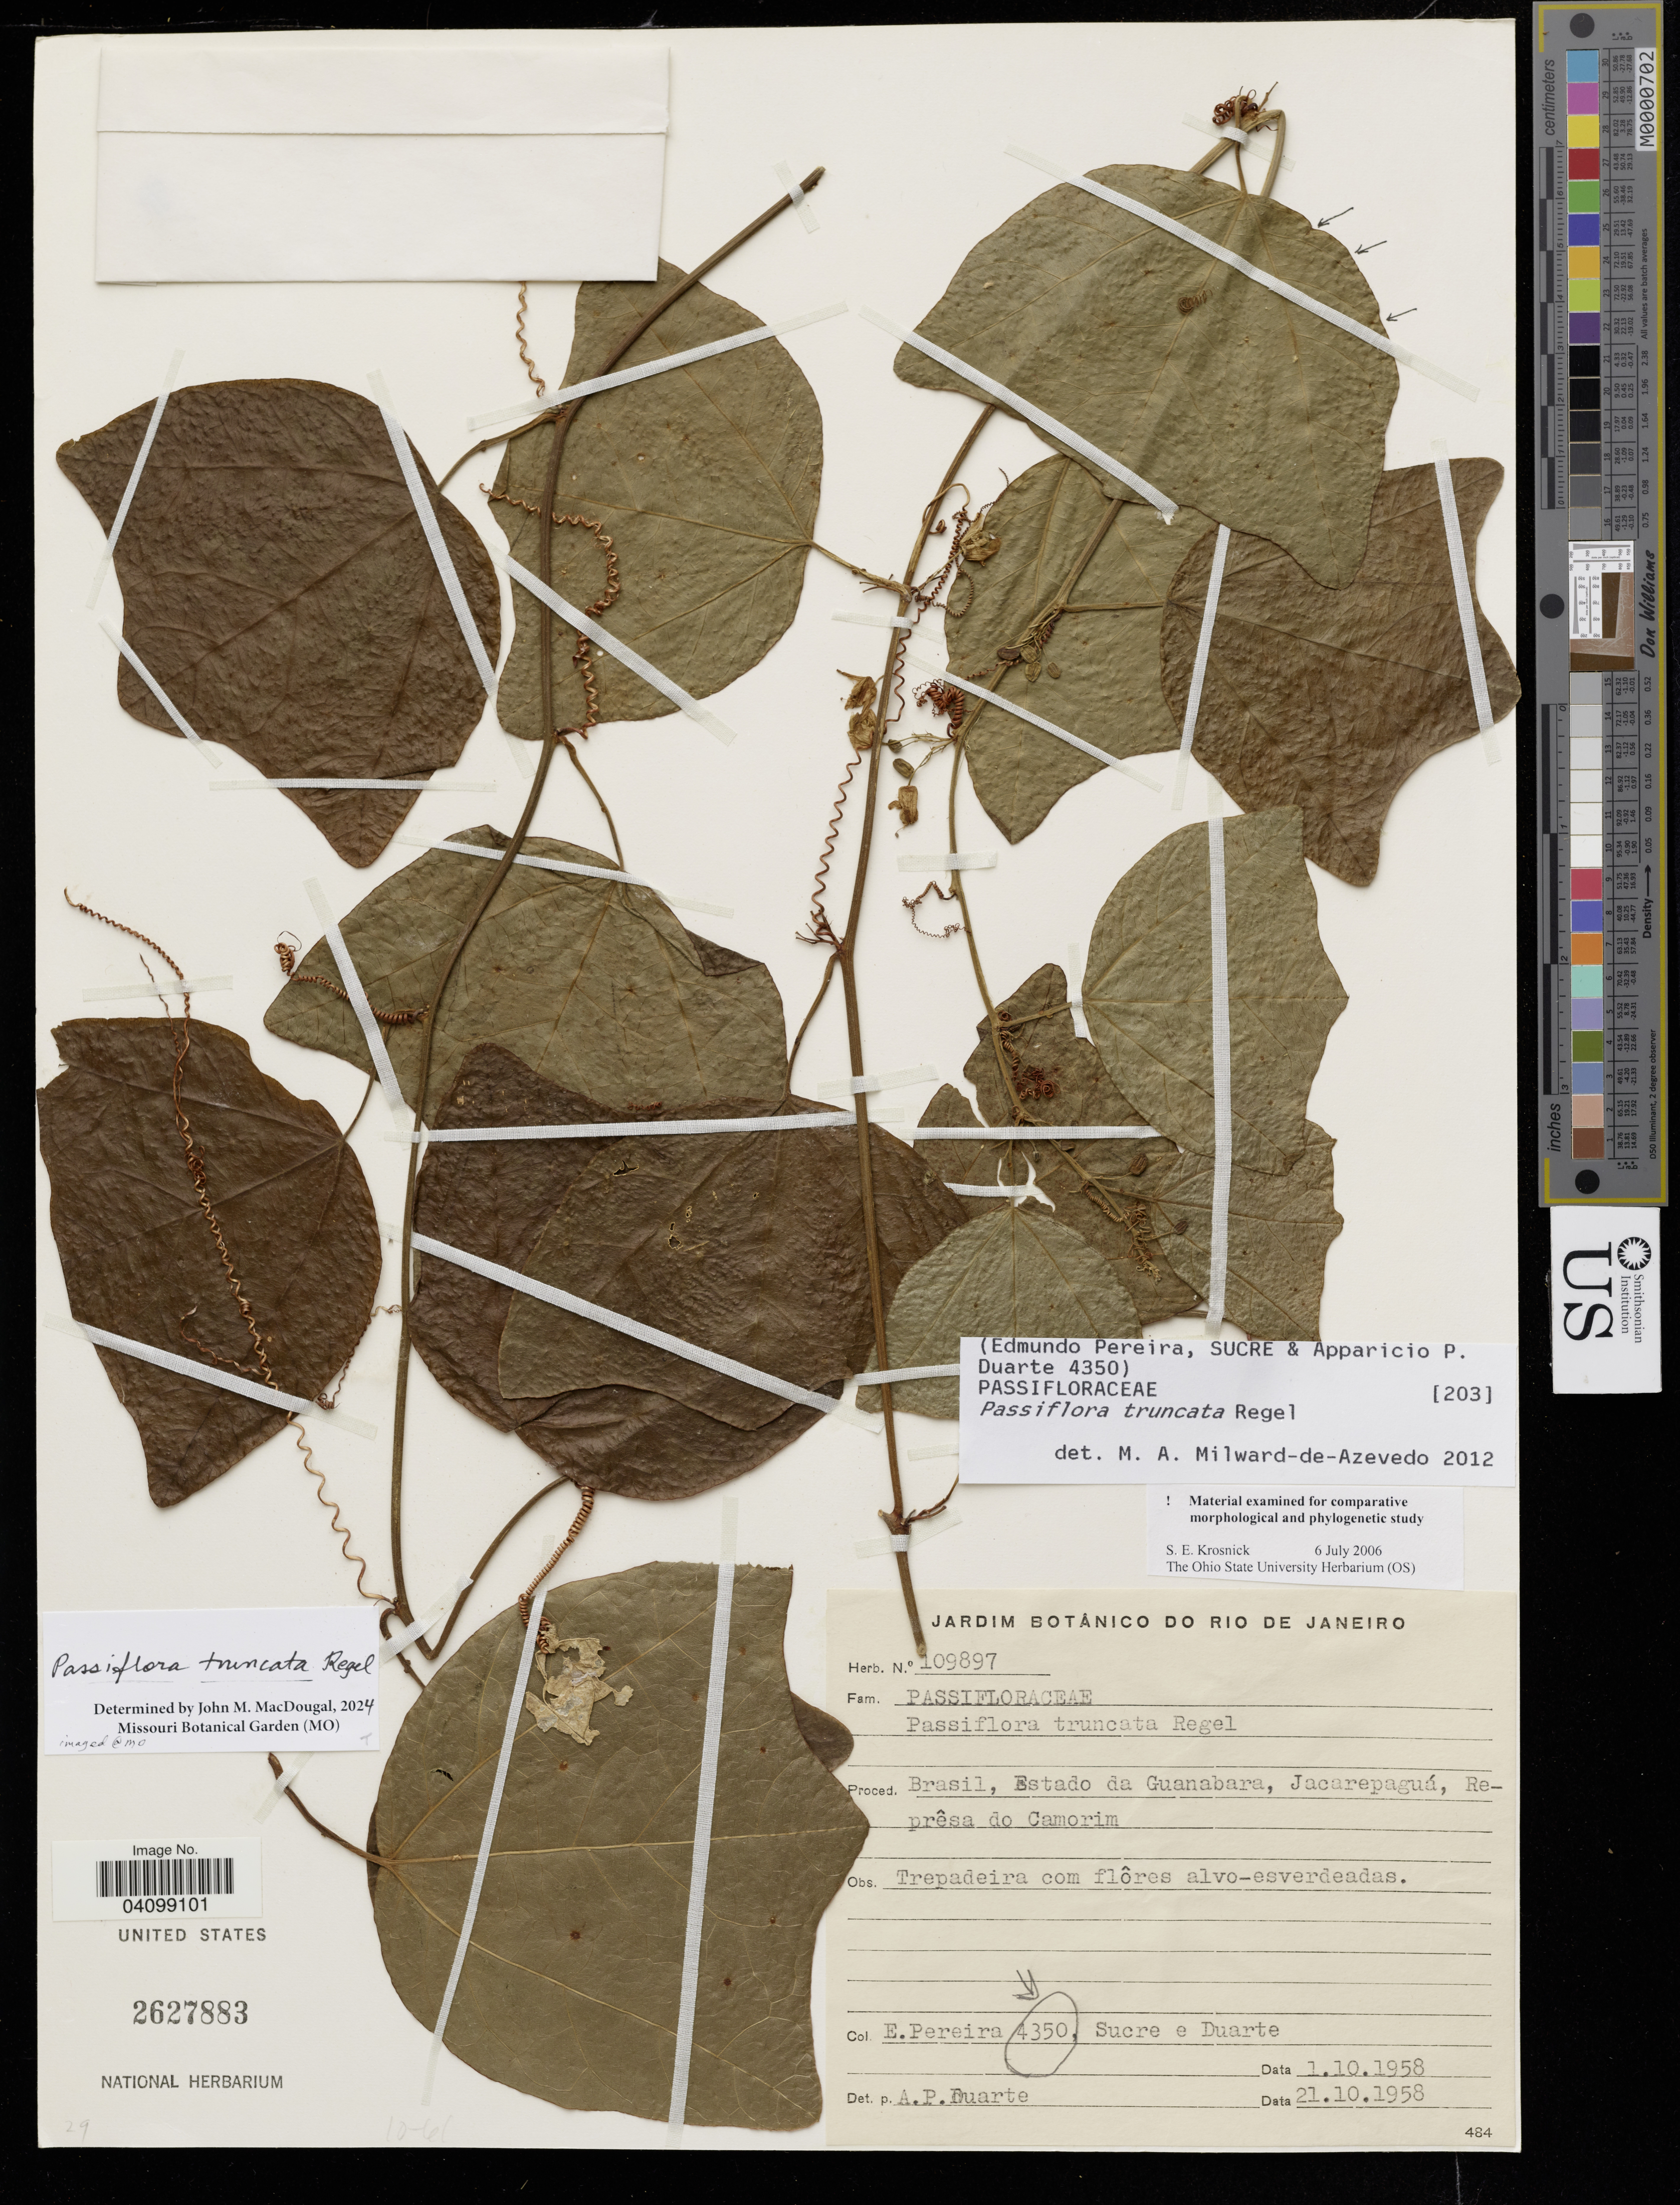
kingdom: Plantae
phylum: Tracheophyta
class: Magnoliopsida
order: Malpighiales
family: Passifloraceae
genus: Passiflora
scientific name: Passiflora truncata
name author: Regel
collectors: E. Pereira, -- Sucre & Duarte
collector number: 4350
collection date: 1958-10-01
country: Brazil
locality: Estado da Guanabara, Jacarepagúa, Reprêsa do Camorim.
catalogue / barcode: US 2627883